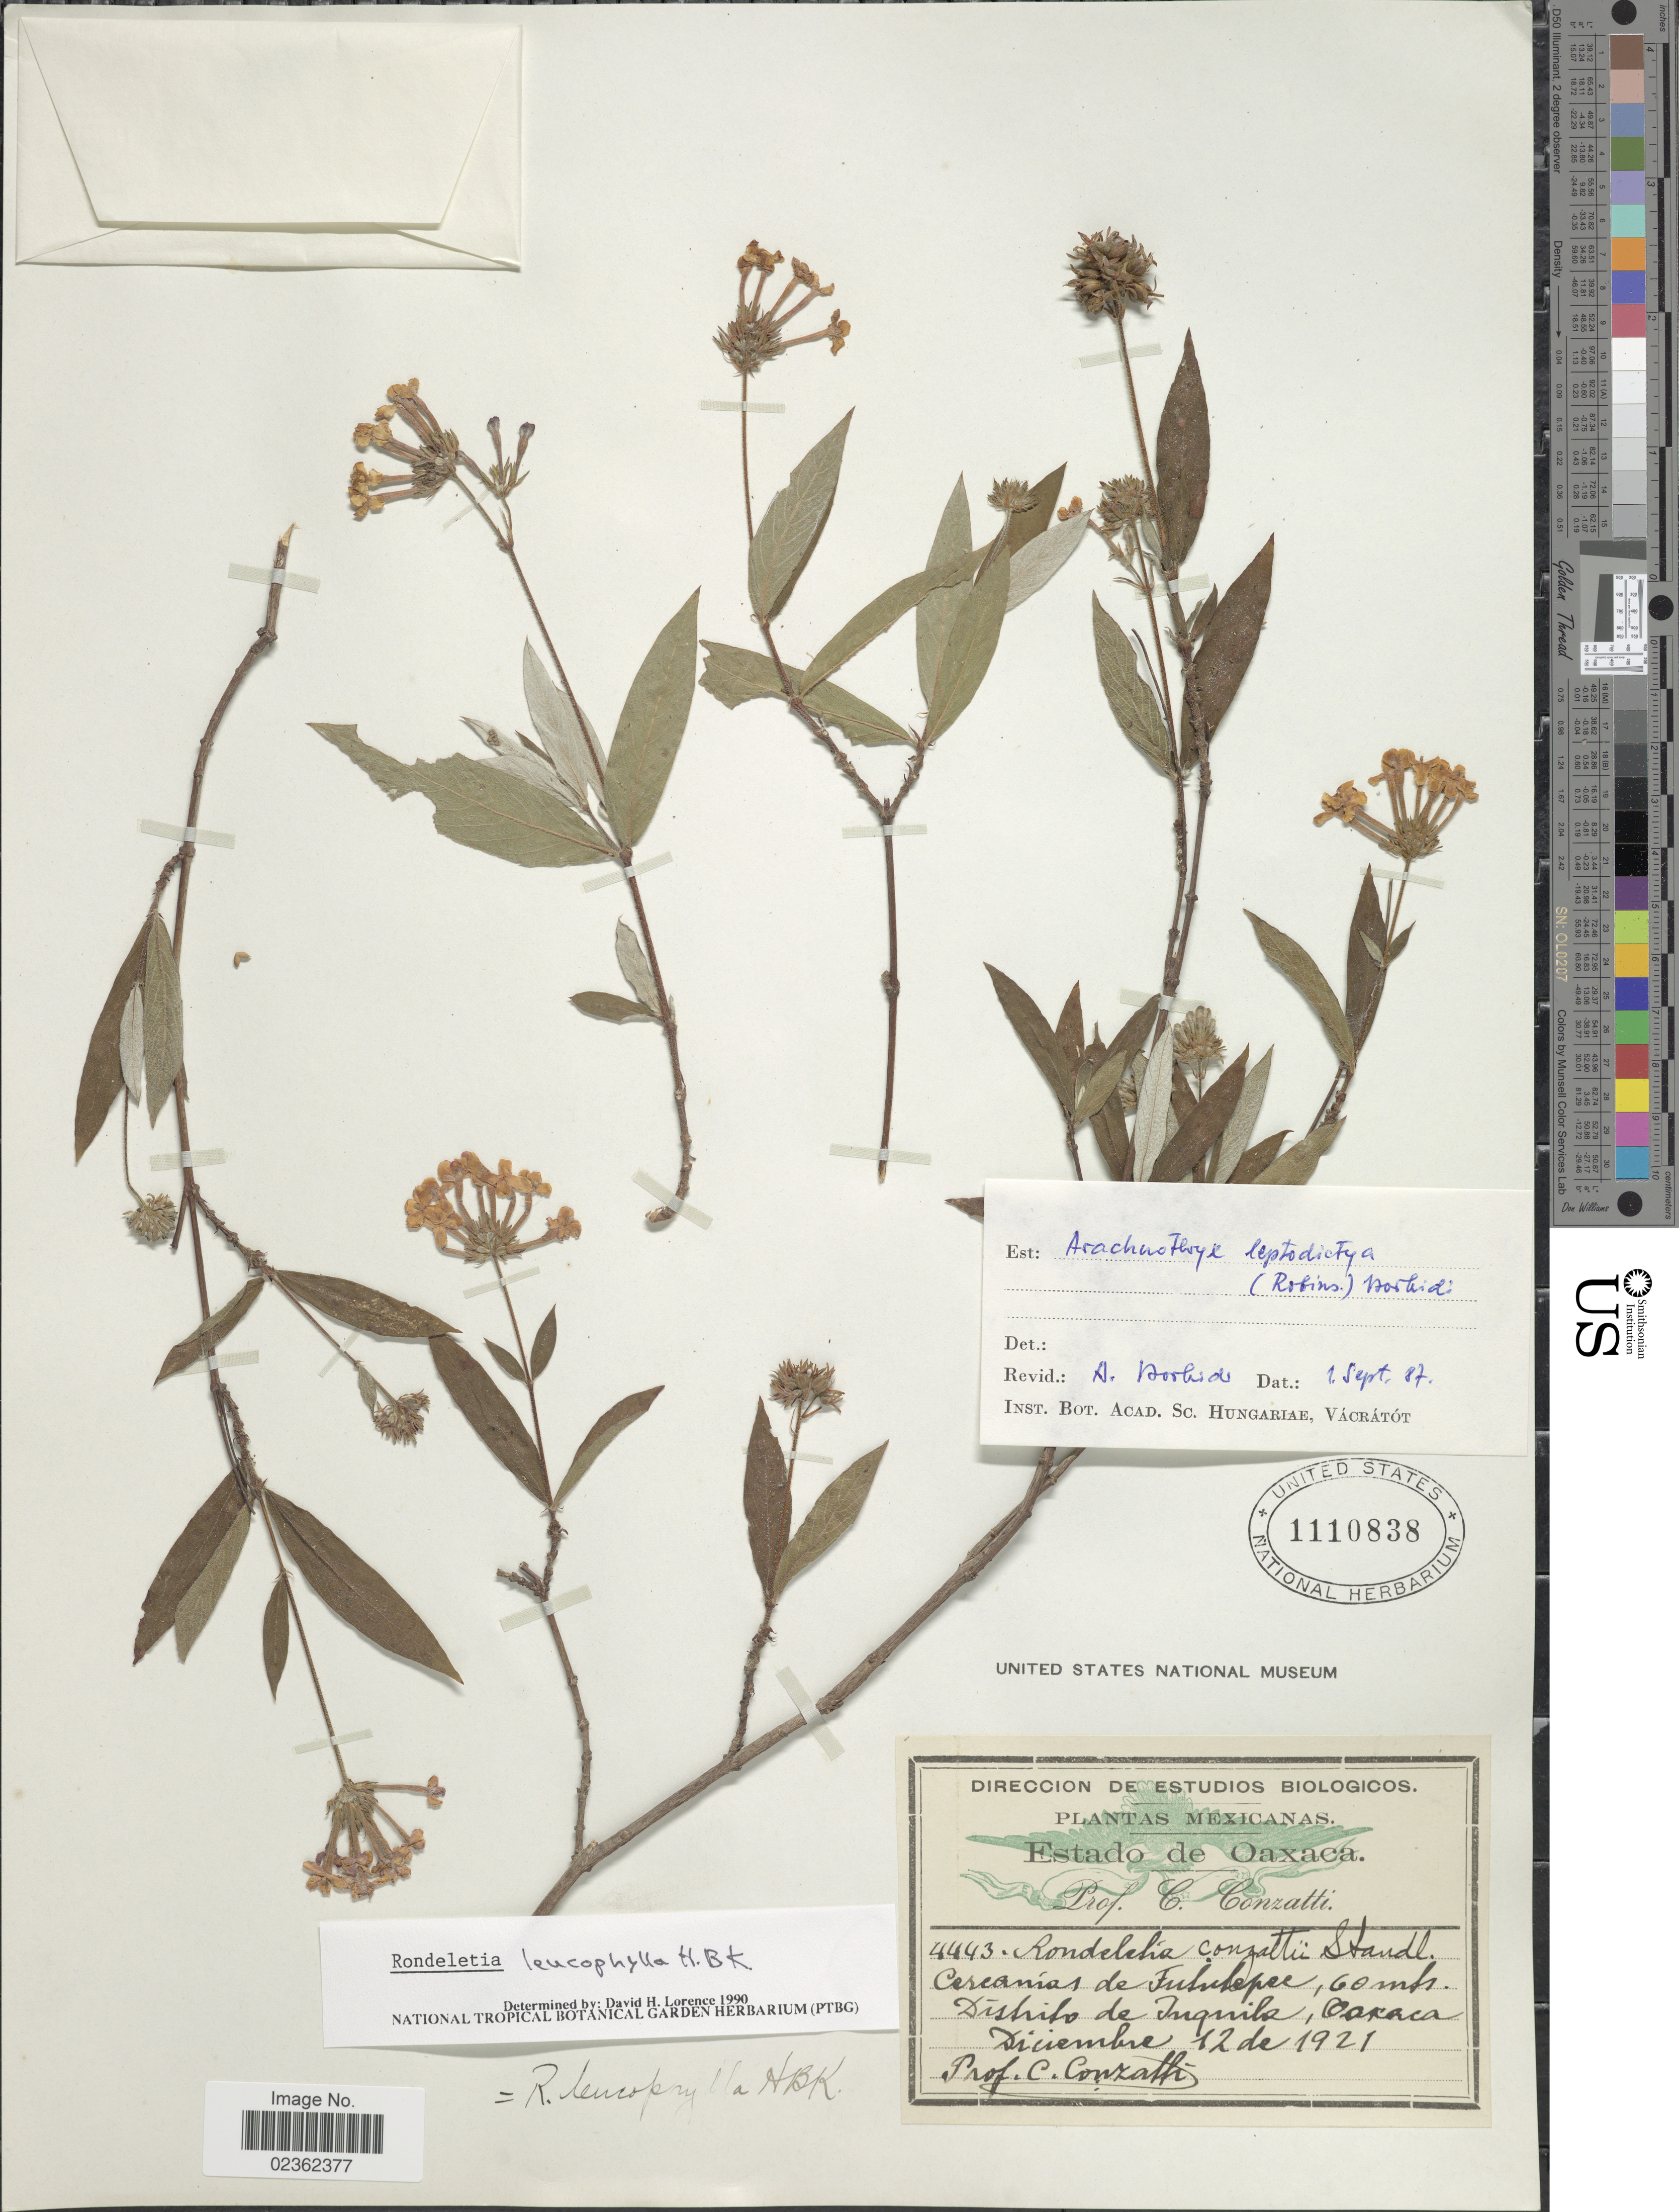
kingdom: Plantae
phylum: Tracheophyta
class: Magnoliopsida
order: Gentianales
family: Rubiaceae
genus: Arachnothryx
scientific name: Arachnothryx leucophylla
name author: (Kunth) Planch.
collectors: C. Conzatti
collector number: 4443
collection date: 1921-12-12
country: Mexico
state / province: Oaxaca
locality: Cercaniad de Tutulepec, Distrito de Juquila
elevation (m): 60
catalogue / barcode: US 1110838